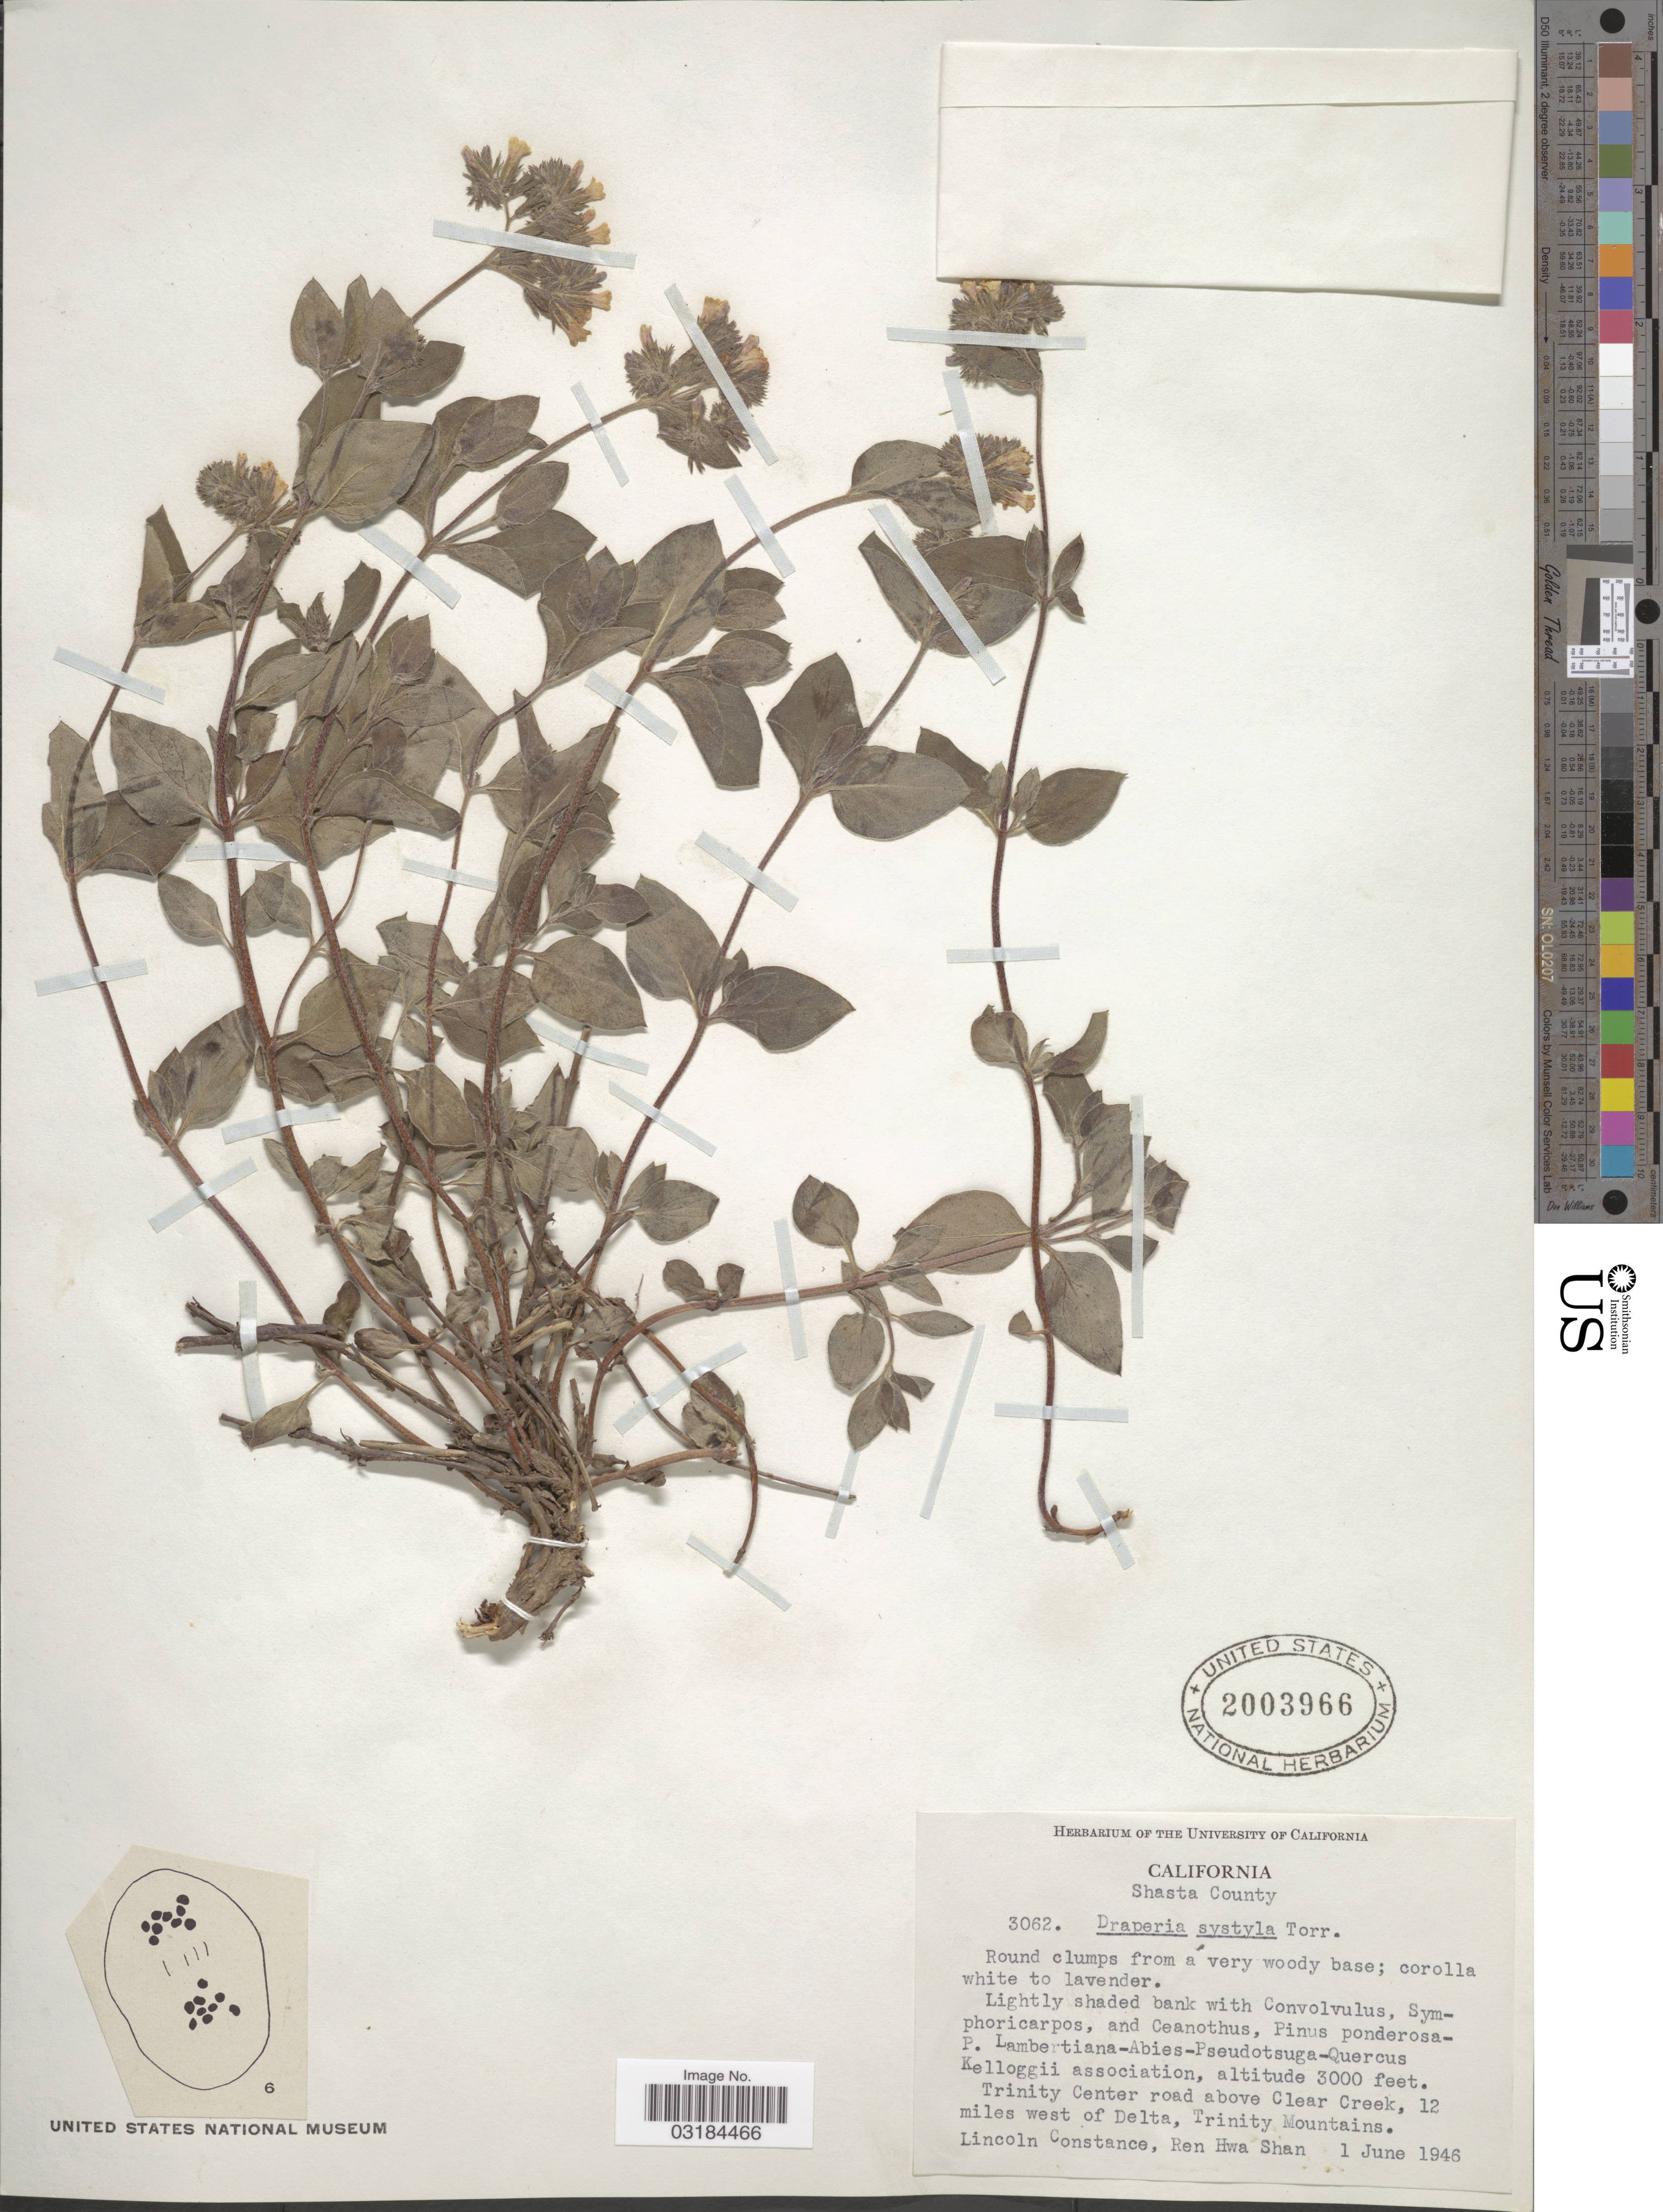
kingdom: Plantae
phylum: Tracheophyta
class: Magnoliopsida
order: Boraginales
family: Hydrophyllaceae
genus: Draperia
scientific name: Draperia systyla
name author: (A. Gray) Torr.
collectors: L. Constance & R. Shan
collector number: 3062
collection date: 1946-06-01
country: United States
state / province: California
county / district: Shasta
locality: Shasta County. Trinity Center road above Clear Creek, 12 miles west of Delta, Trinity Mountains.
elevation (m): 914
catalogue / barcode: US 2003966